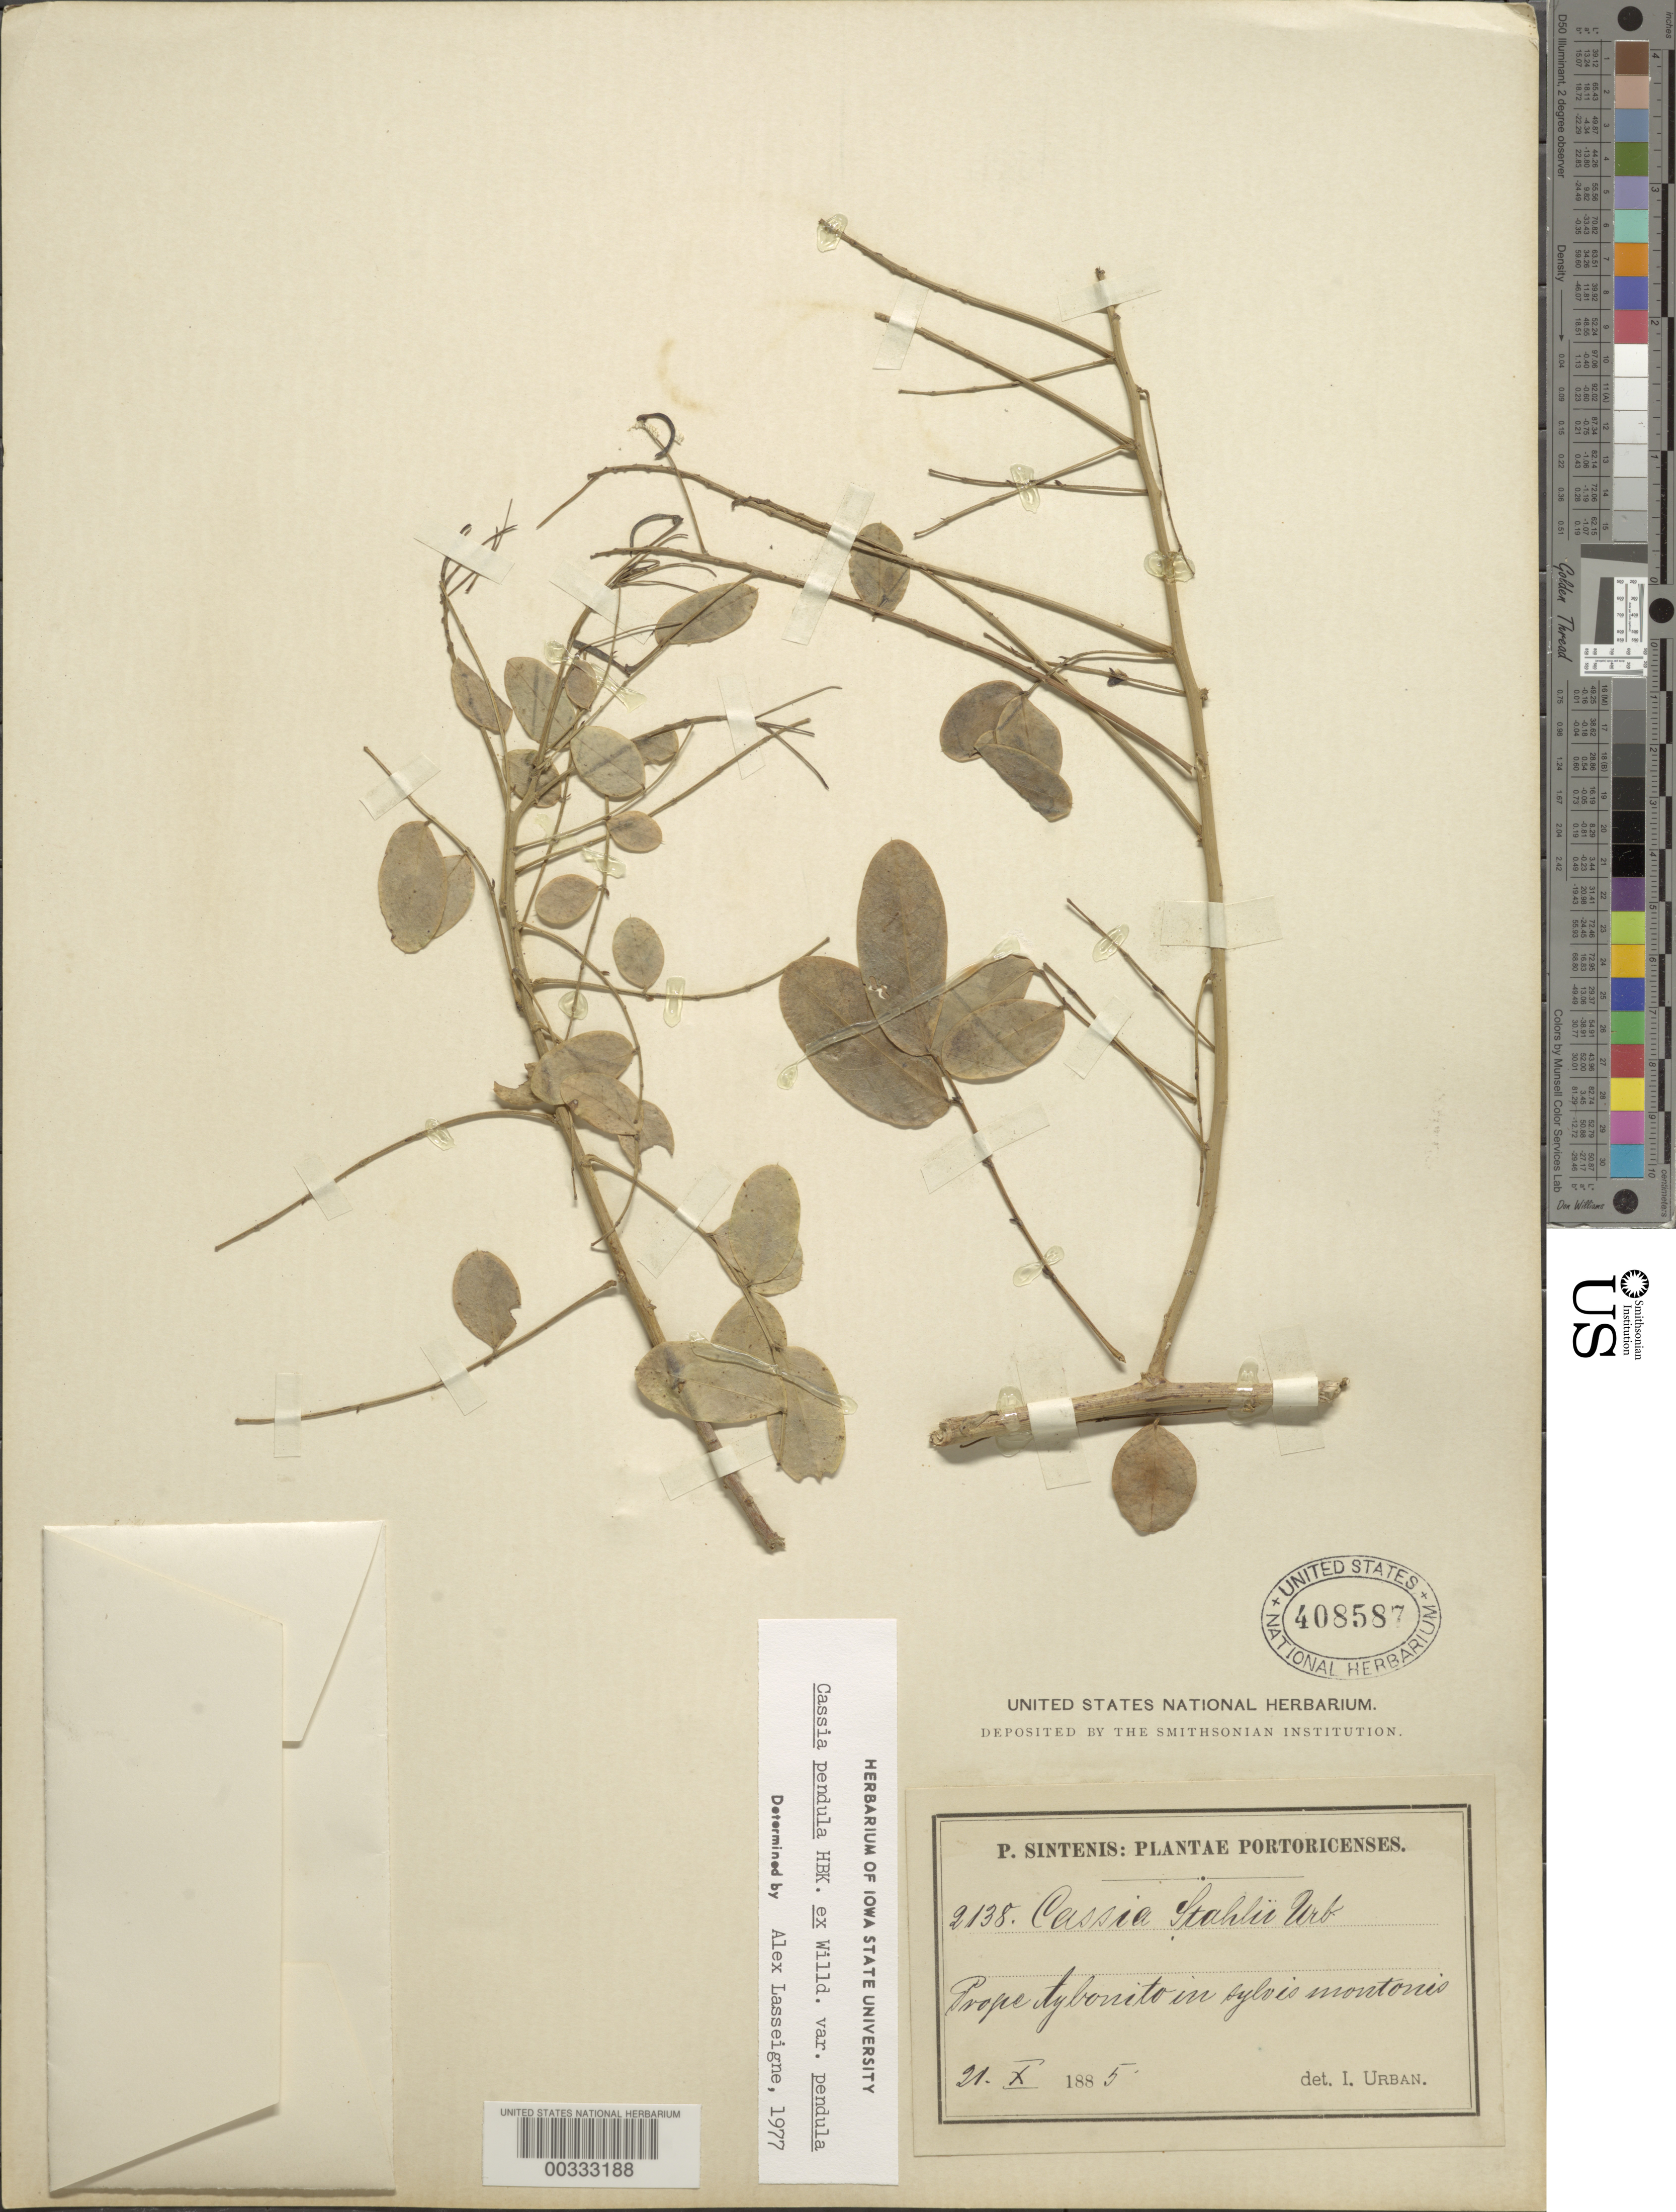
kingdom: Plantae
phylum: Tracheophyta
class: Magnoliopsida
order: Fabales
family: Fabaceae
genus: Senna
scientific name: Senna pendula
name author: (Humb. & Bonpl. ex Willd.) H.S. Irwin & Barneby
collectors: P. Sintenis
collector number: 2135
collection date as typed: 21 Oct 1885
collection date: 1885-10-21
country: Puerto Rico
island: Greater Antilles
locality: Near aibonito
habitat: Mountain forest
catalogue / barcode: US 408587